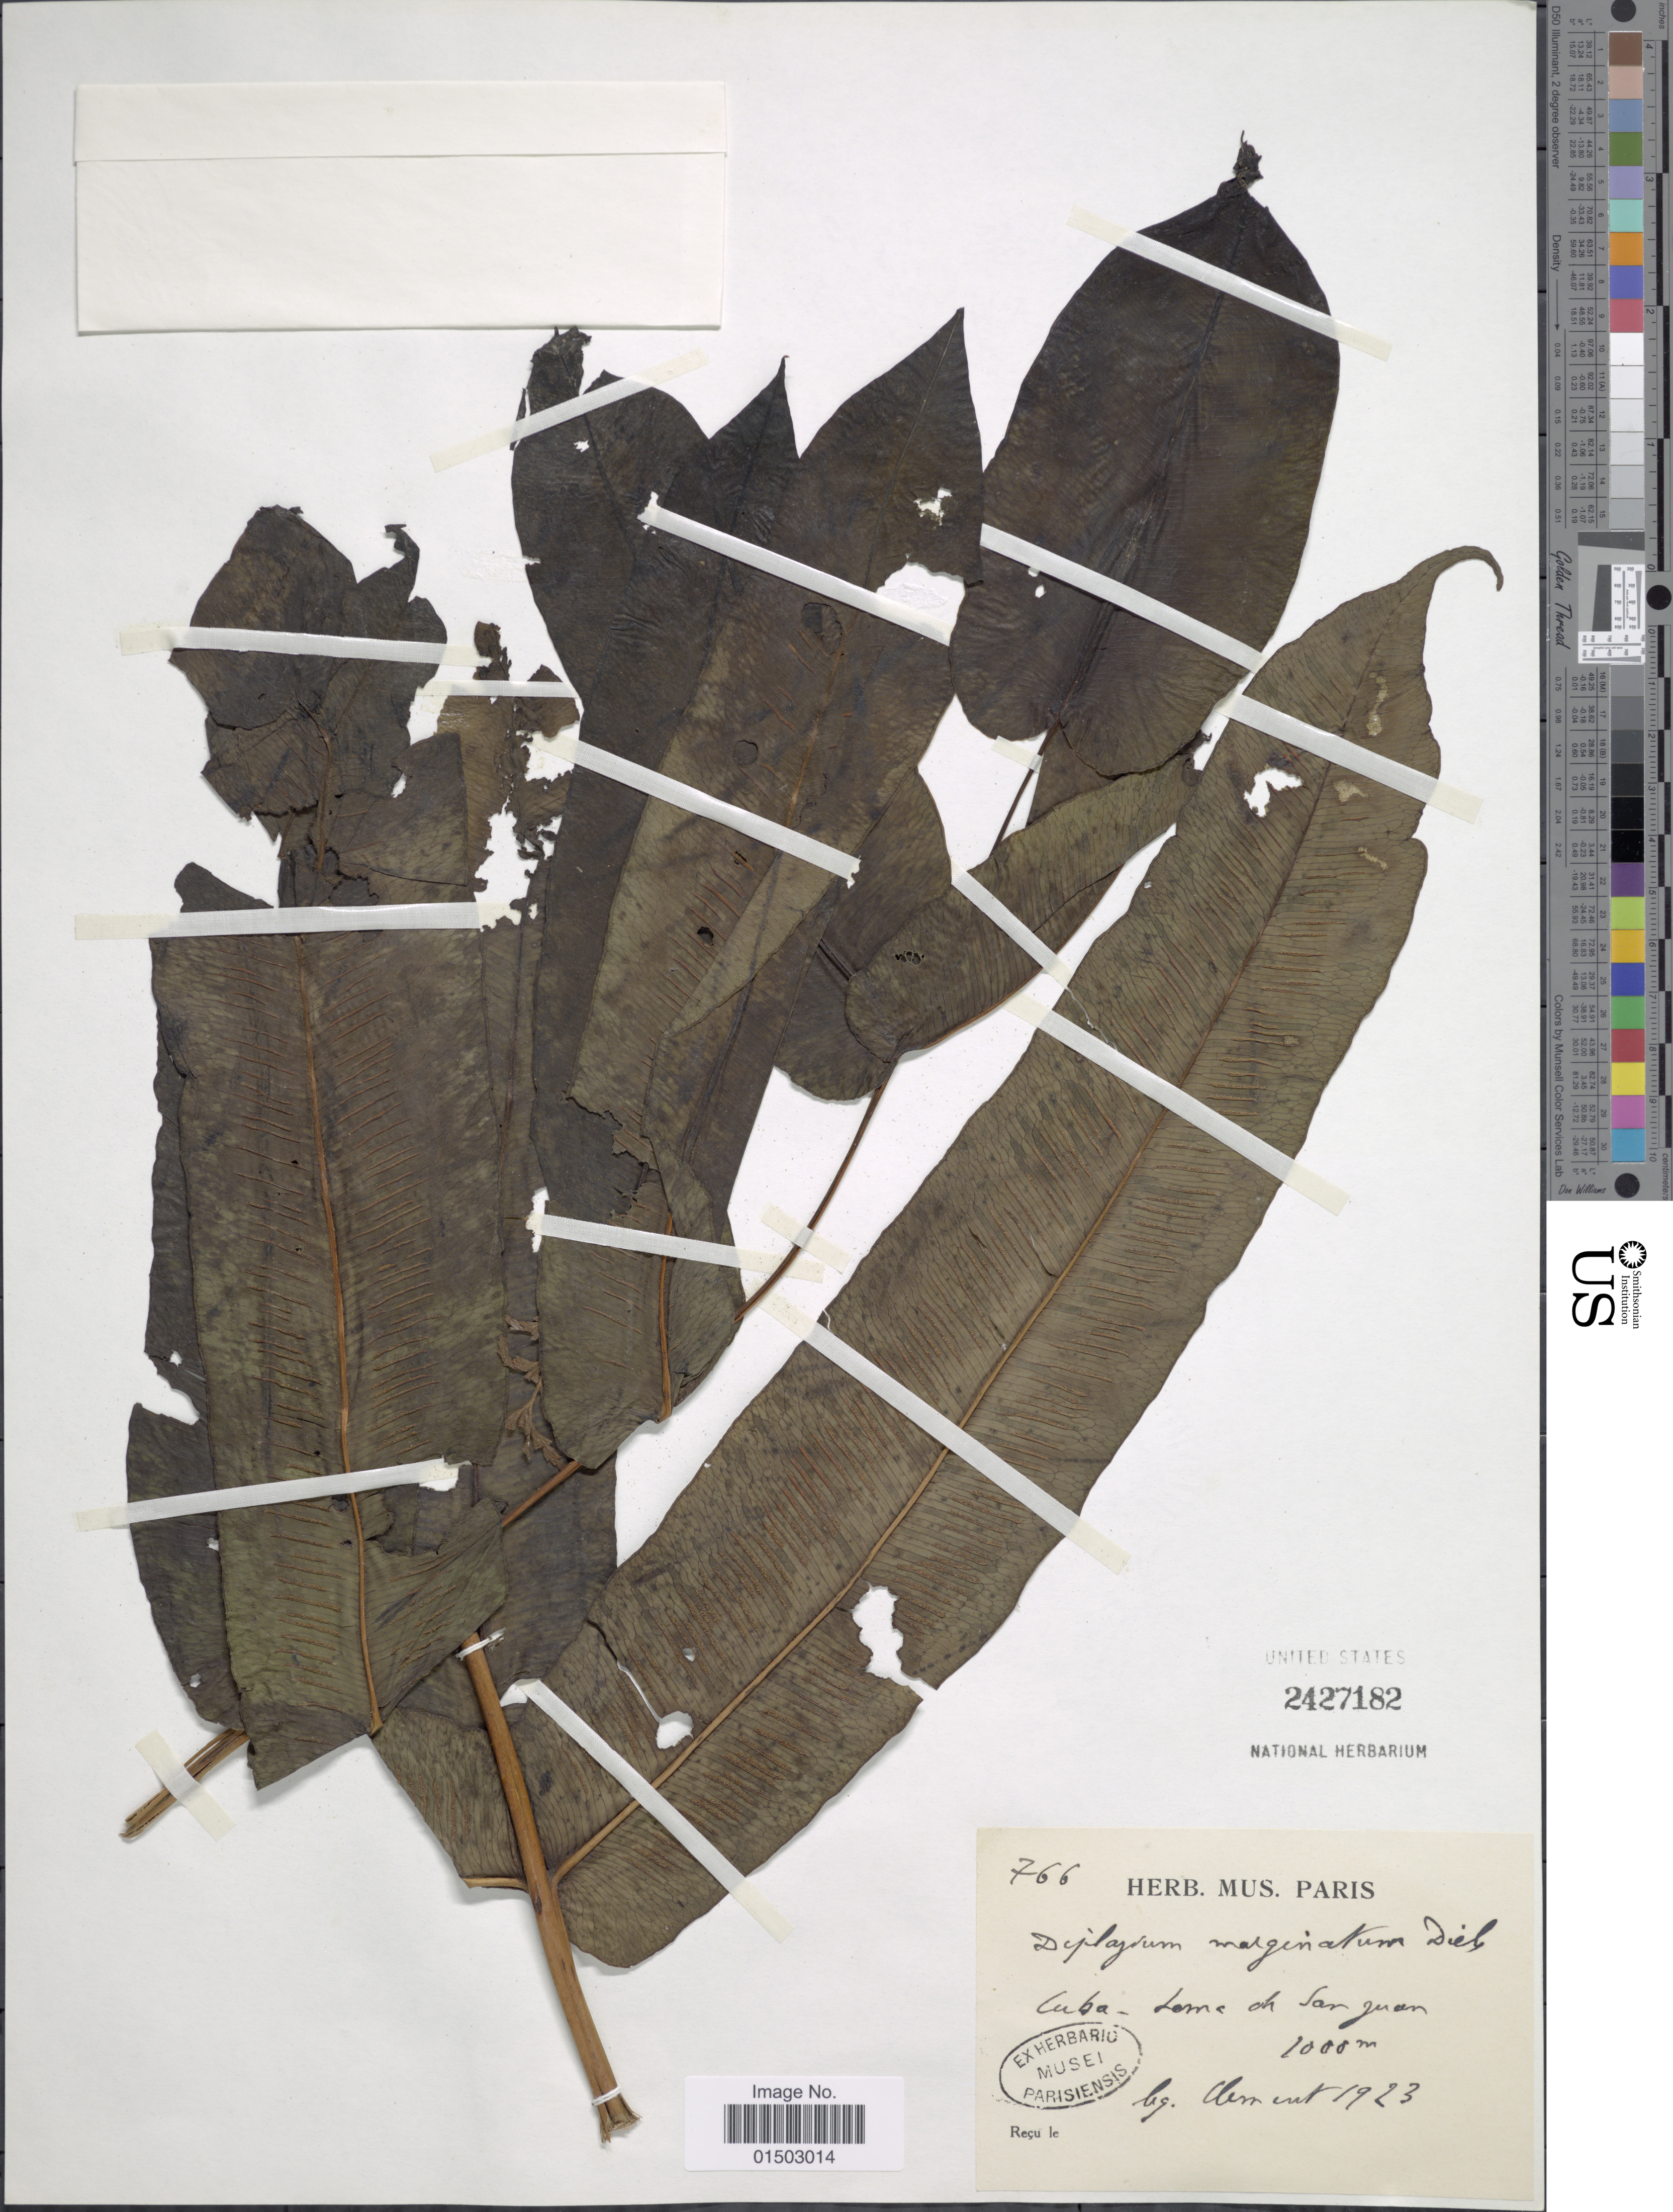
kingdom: Plantae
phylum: Tracheophyta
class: Polypodiopsida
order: Polypodiales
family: Hemidictyaceae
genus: Hemidictyum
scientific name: Hemidictyum marginatum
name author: (L.) C. Presl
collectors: -. Clement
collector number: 766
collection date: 1923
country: Cuba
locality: Loma de San Juan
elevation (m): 1000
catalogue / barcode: US 2427182